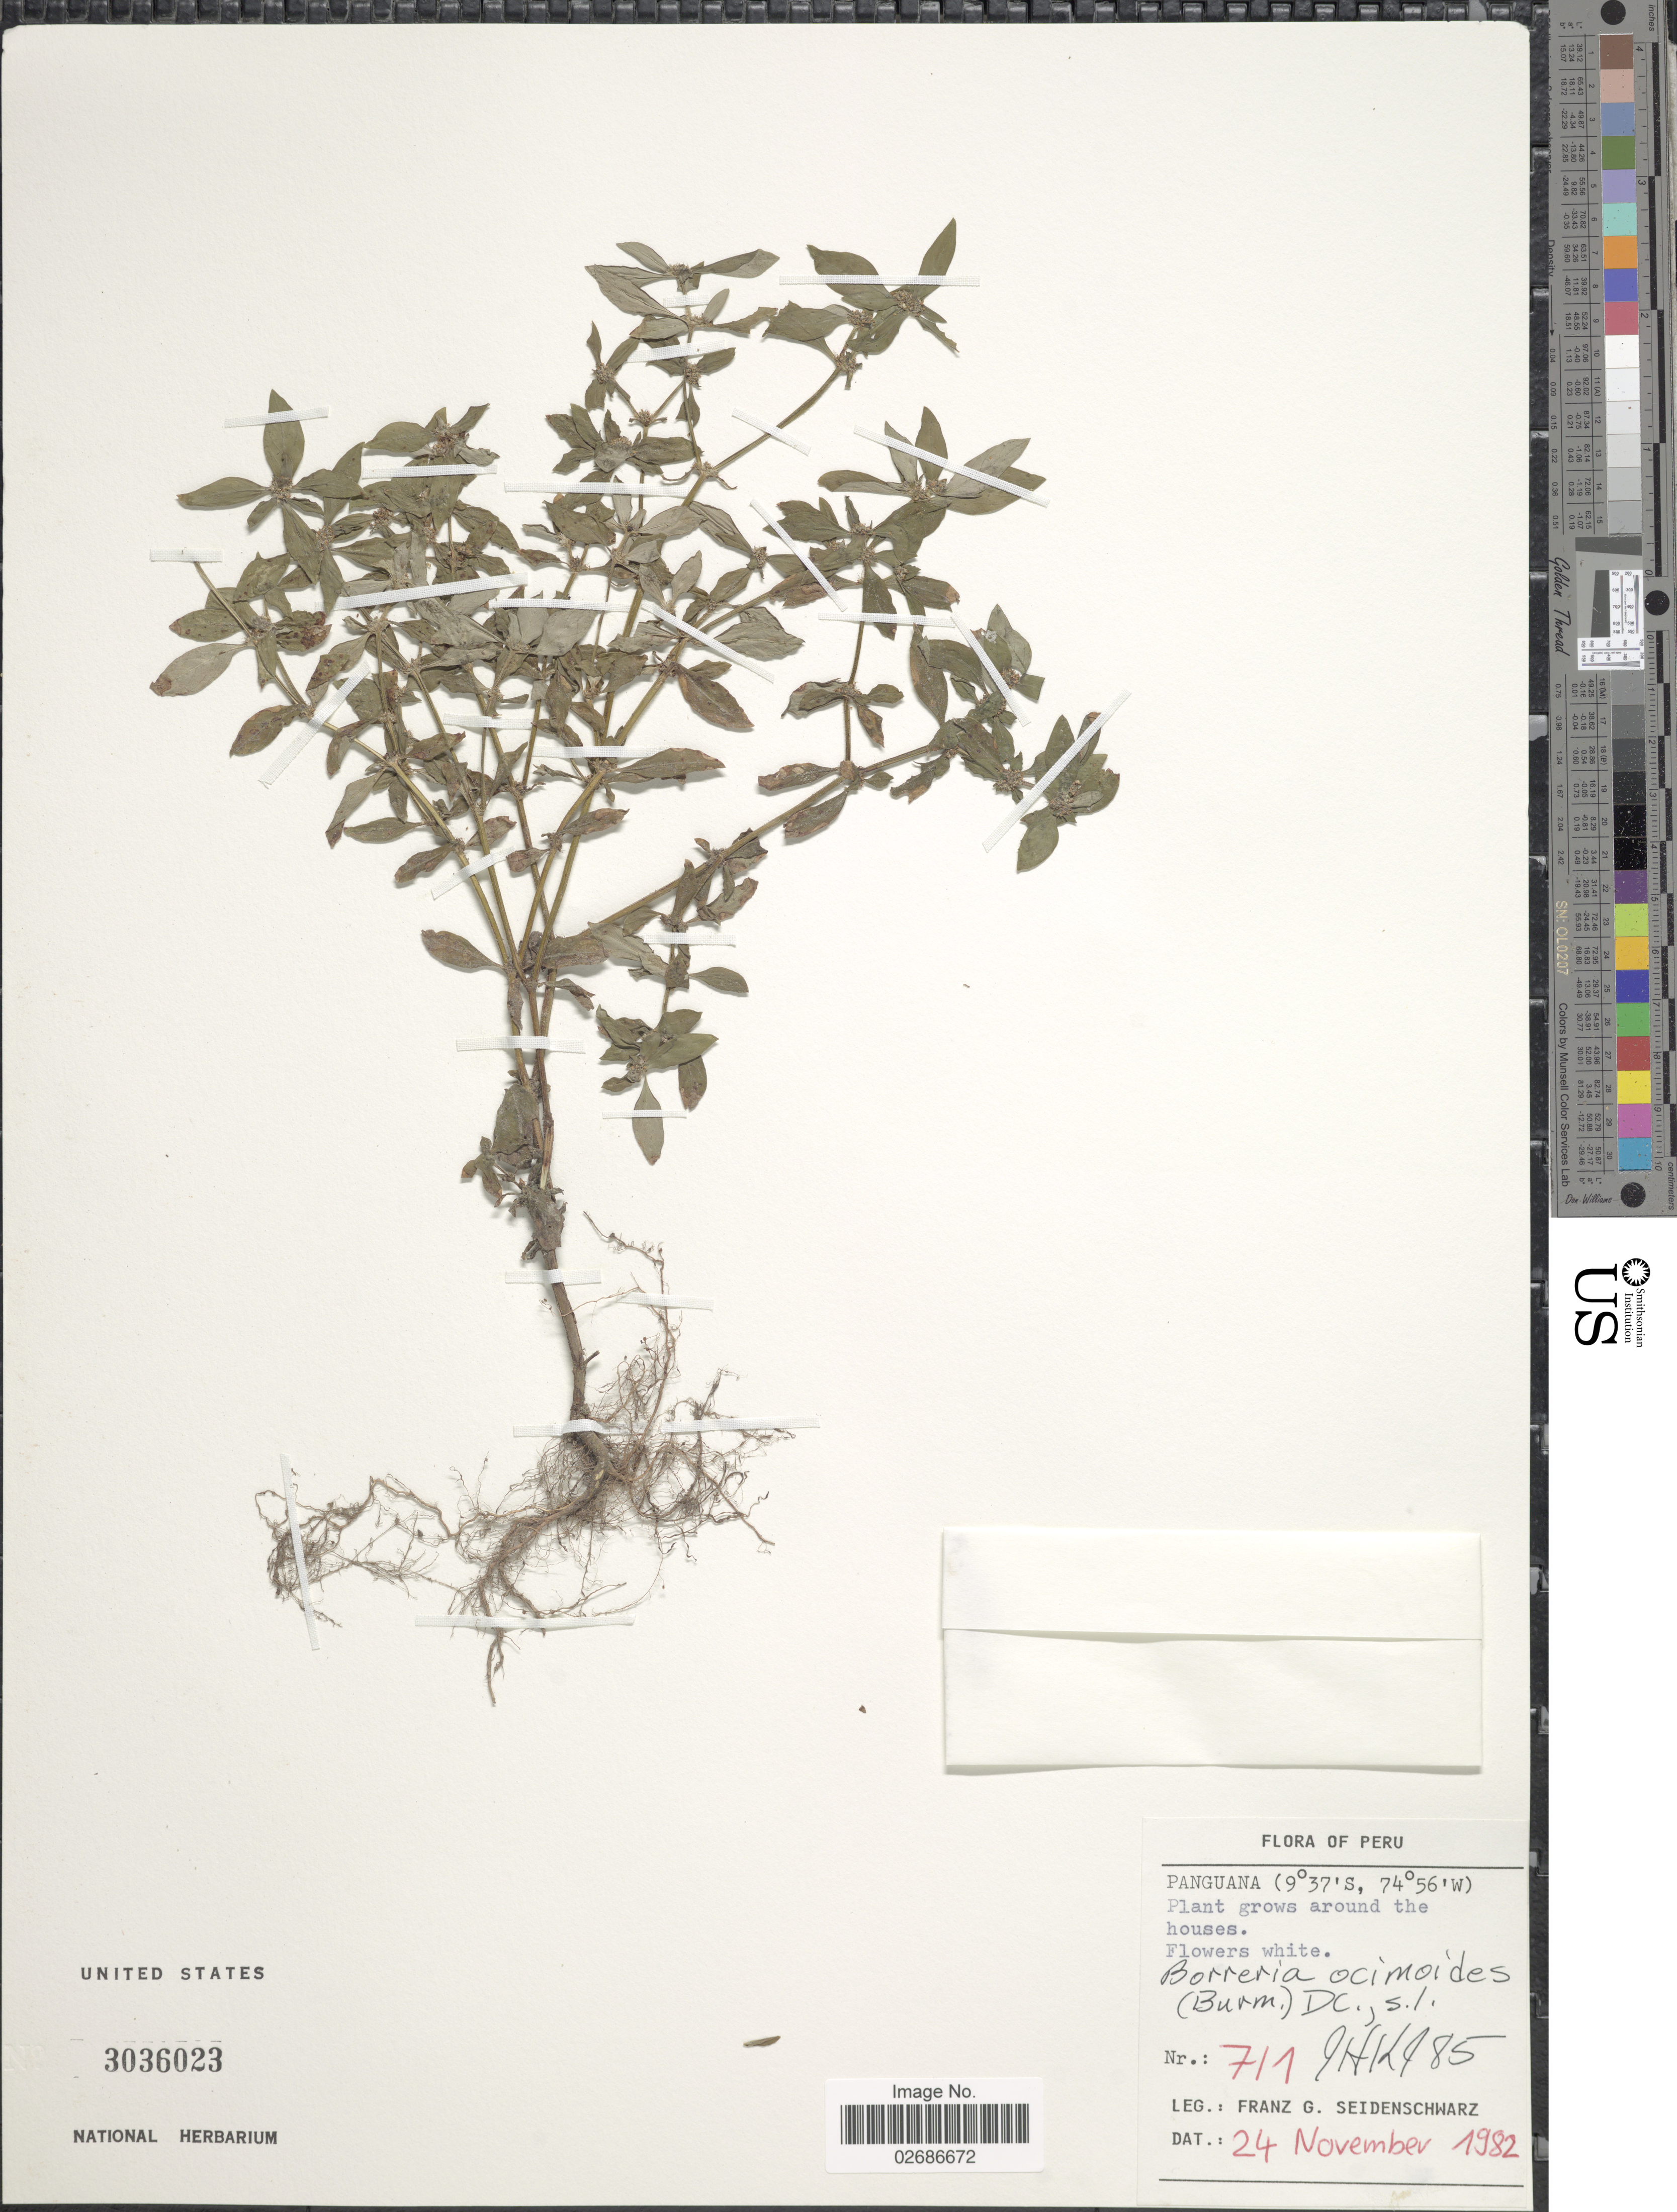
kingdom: Plantae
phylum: Tracheophyta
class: Magnoliopsida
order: Gentianales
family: Rubiaceae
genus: Borreria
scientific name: Borreria ocimoides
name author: (Burm. f.) DC.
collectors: F. Seidenschwarz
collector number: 711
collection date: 1982-11-24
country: Peru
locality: Panguana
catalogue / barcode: US 3036023